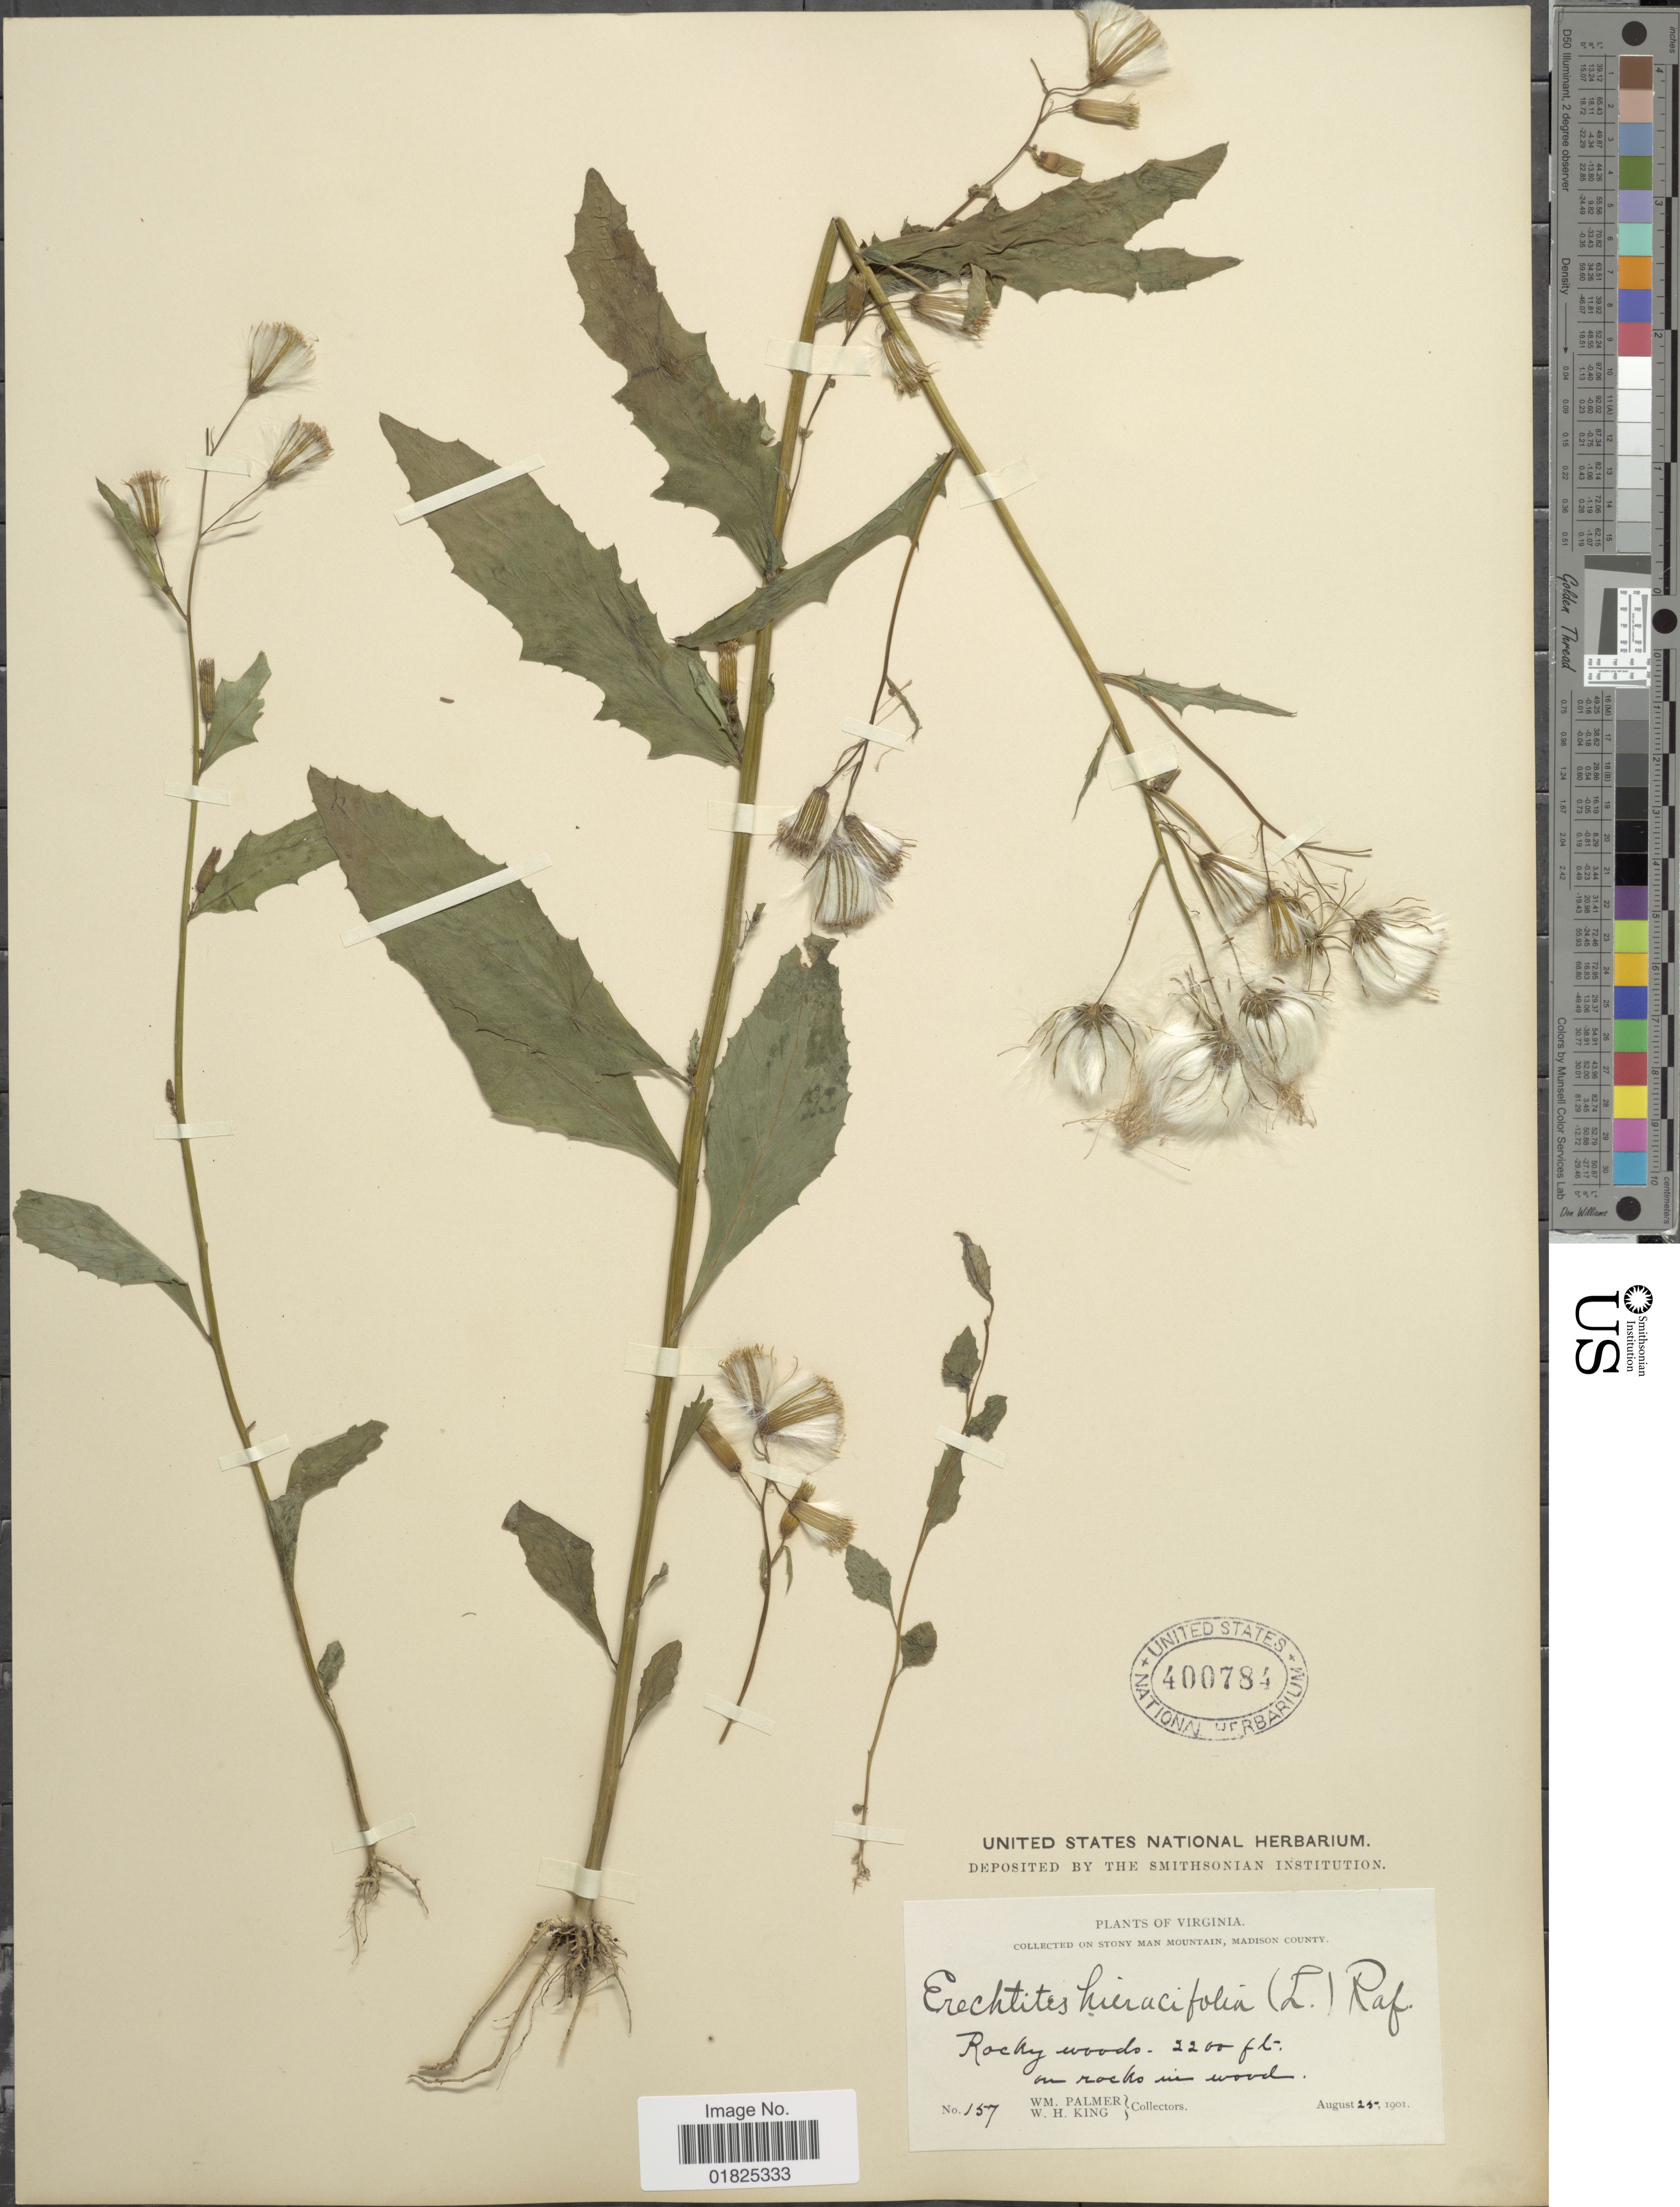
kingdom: Plantae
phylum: Tracheophyta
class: Magnoliopsida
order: Asterales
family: Asteraceae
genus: Erechtites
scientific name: Erechtites hieraciifolius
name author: (L.) Raf. ex DC.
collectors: W. Palmer & W. H. King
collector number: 157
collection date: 1901-08-25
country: United States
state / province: Virginia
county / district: Madison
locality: Stony Man Mountain, Madison County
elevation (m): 671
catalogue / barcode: US 400784